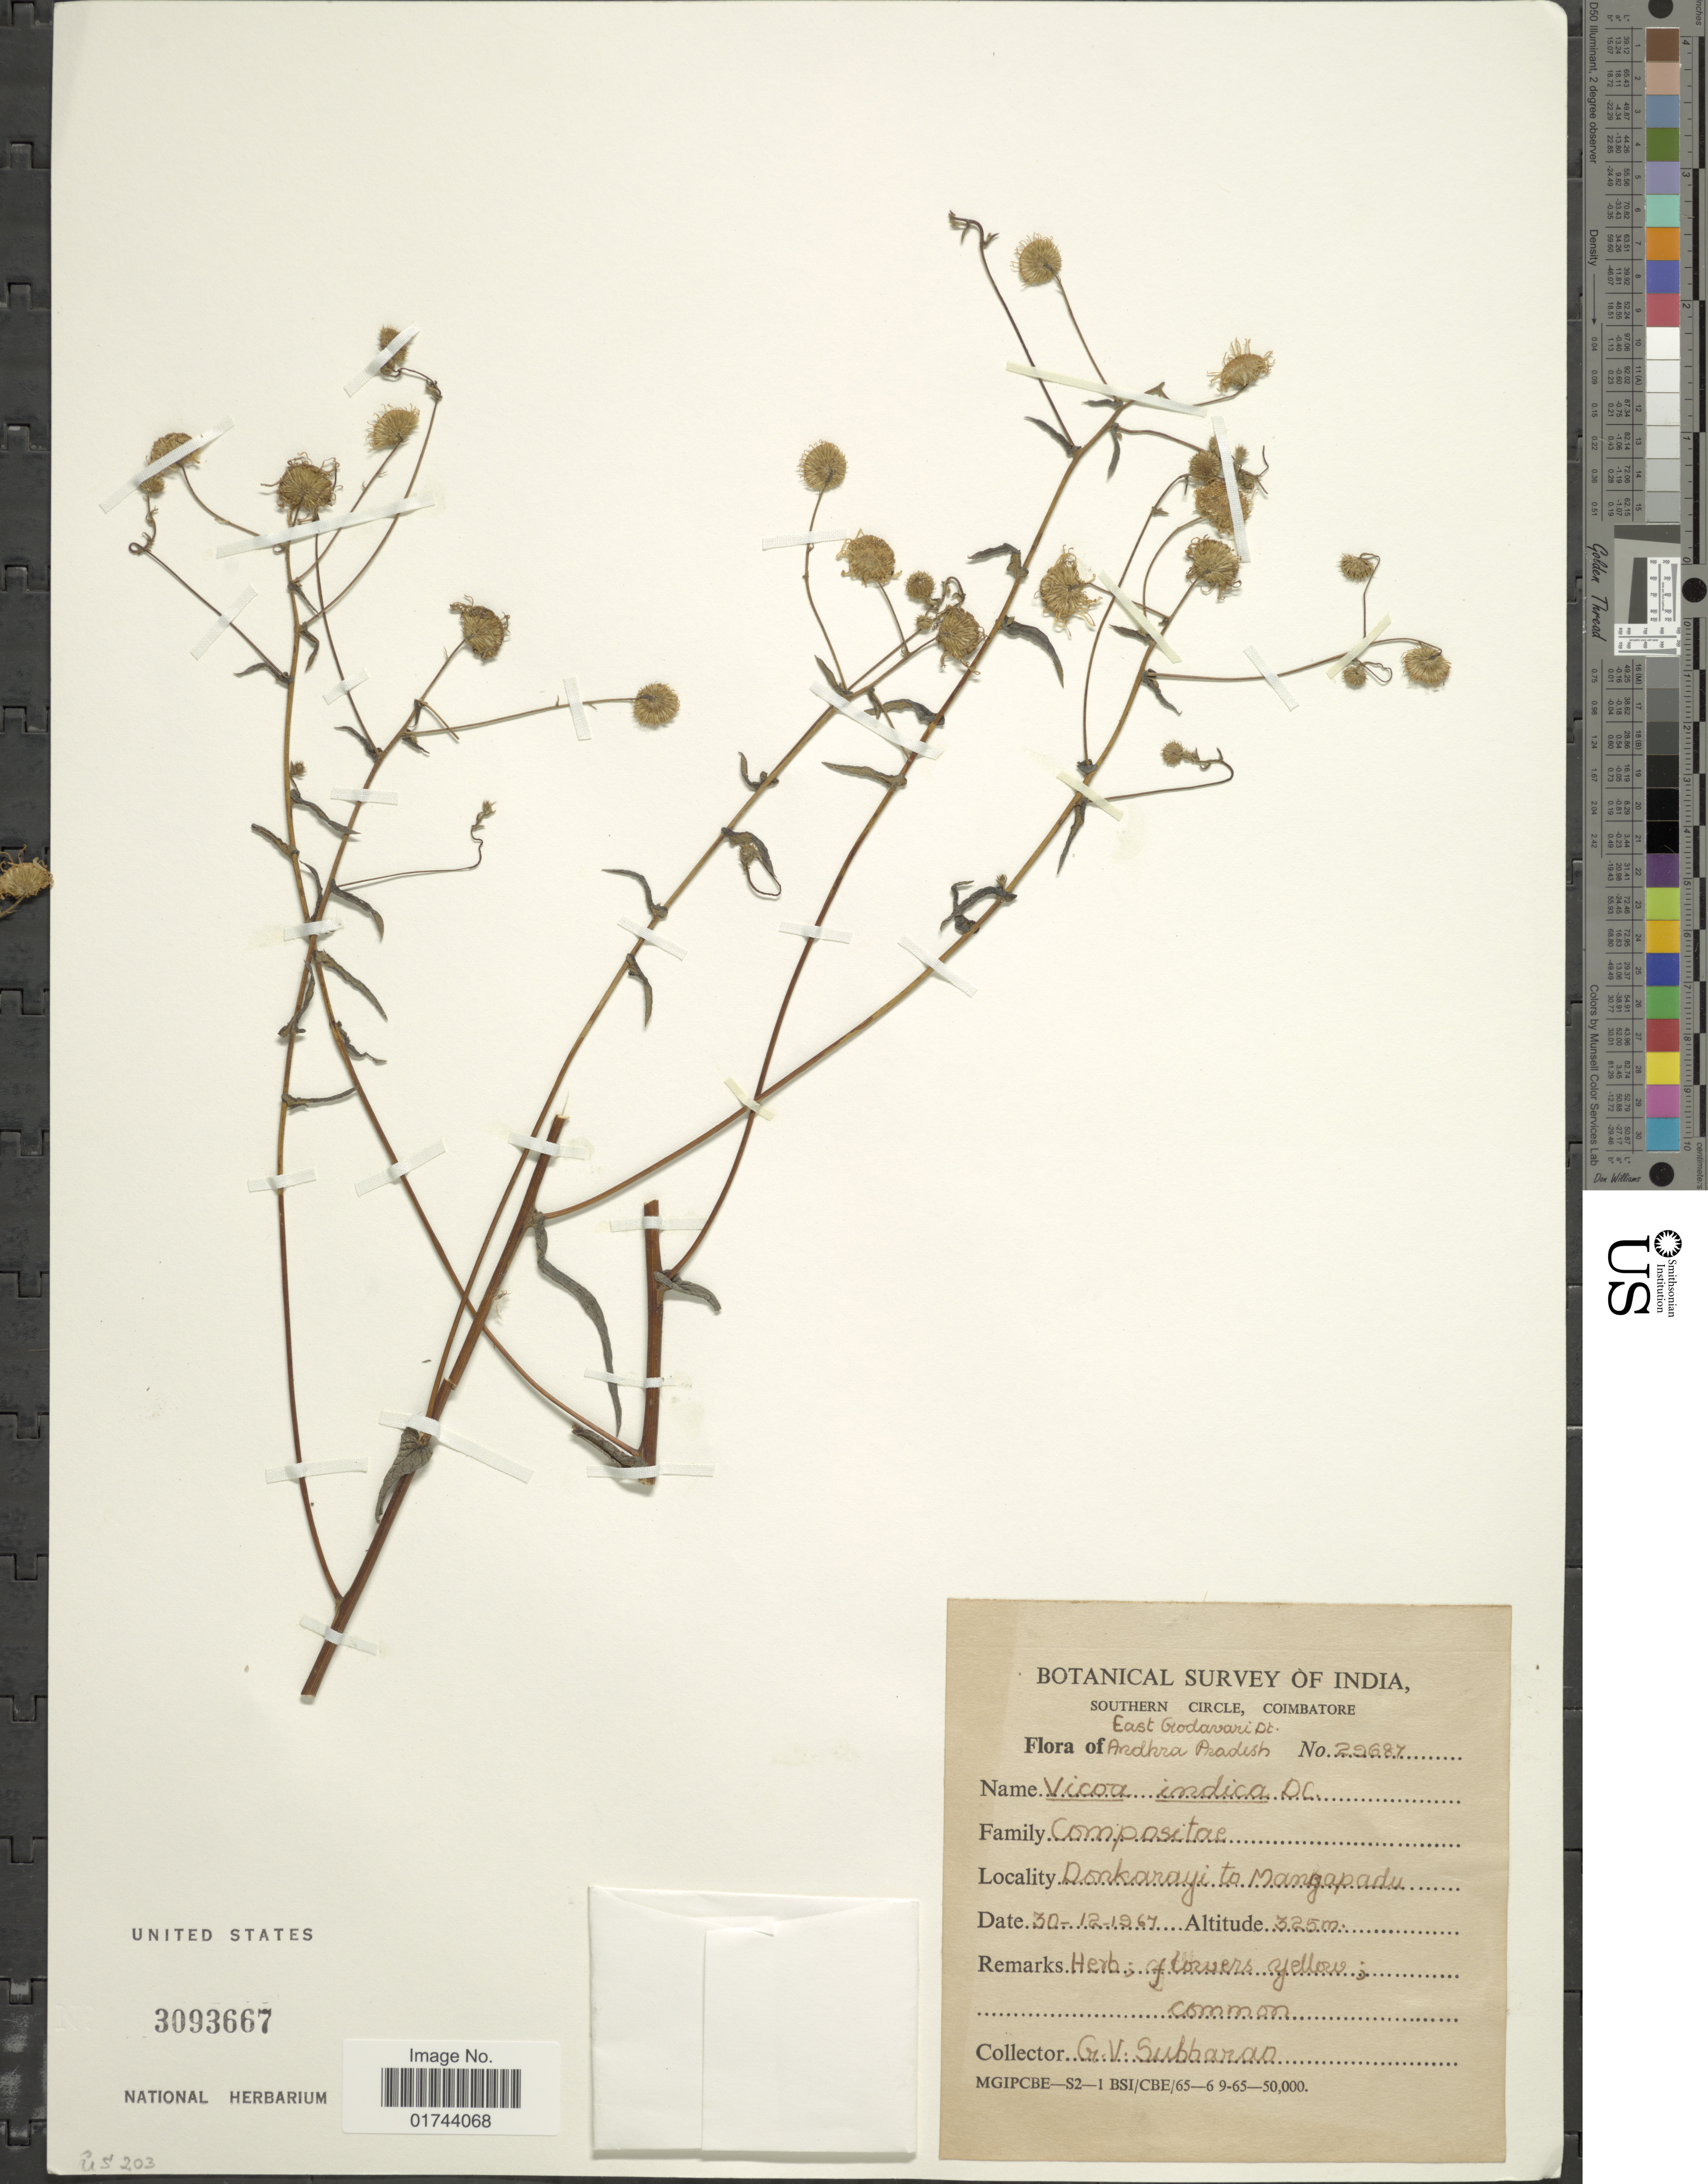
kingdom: Plantae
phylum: Tracheophyta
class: Magnoliopsida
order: Asterales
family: Asteraceae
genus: Inula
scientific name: Inula indica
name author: L.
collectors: G. Subbarao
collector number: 29687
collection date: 1967-12-30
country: India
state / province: Andhra Pradesh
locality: Donkarayi to Mangapadu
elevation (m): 325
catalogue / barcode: US 3093667